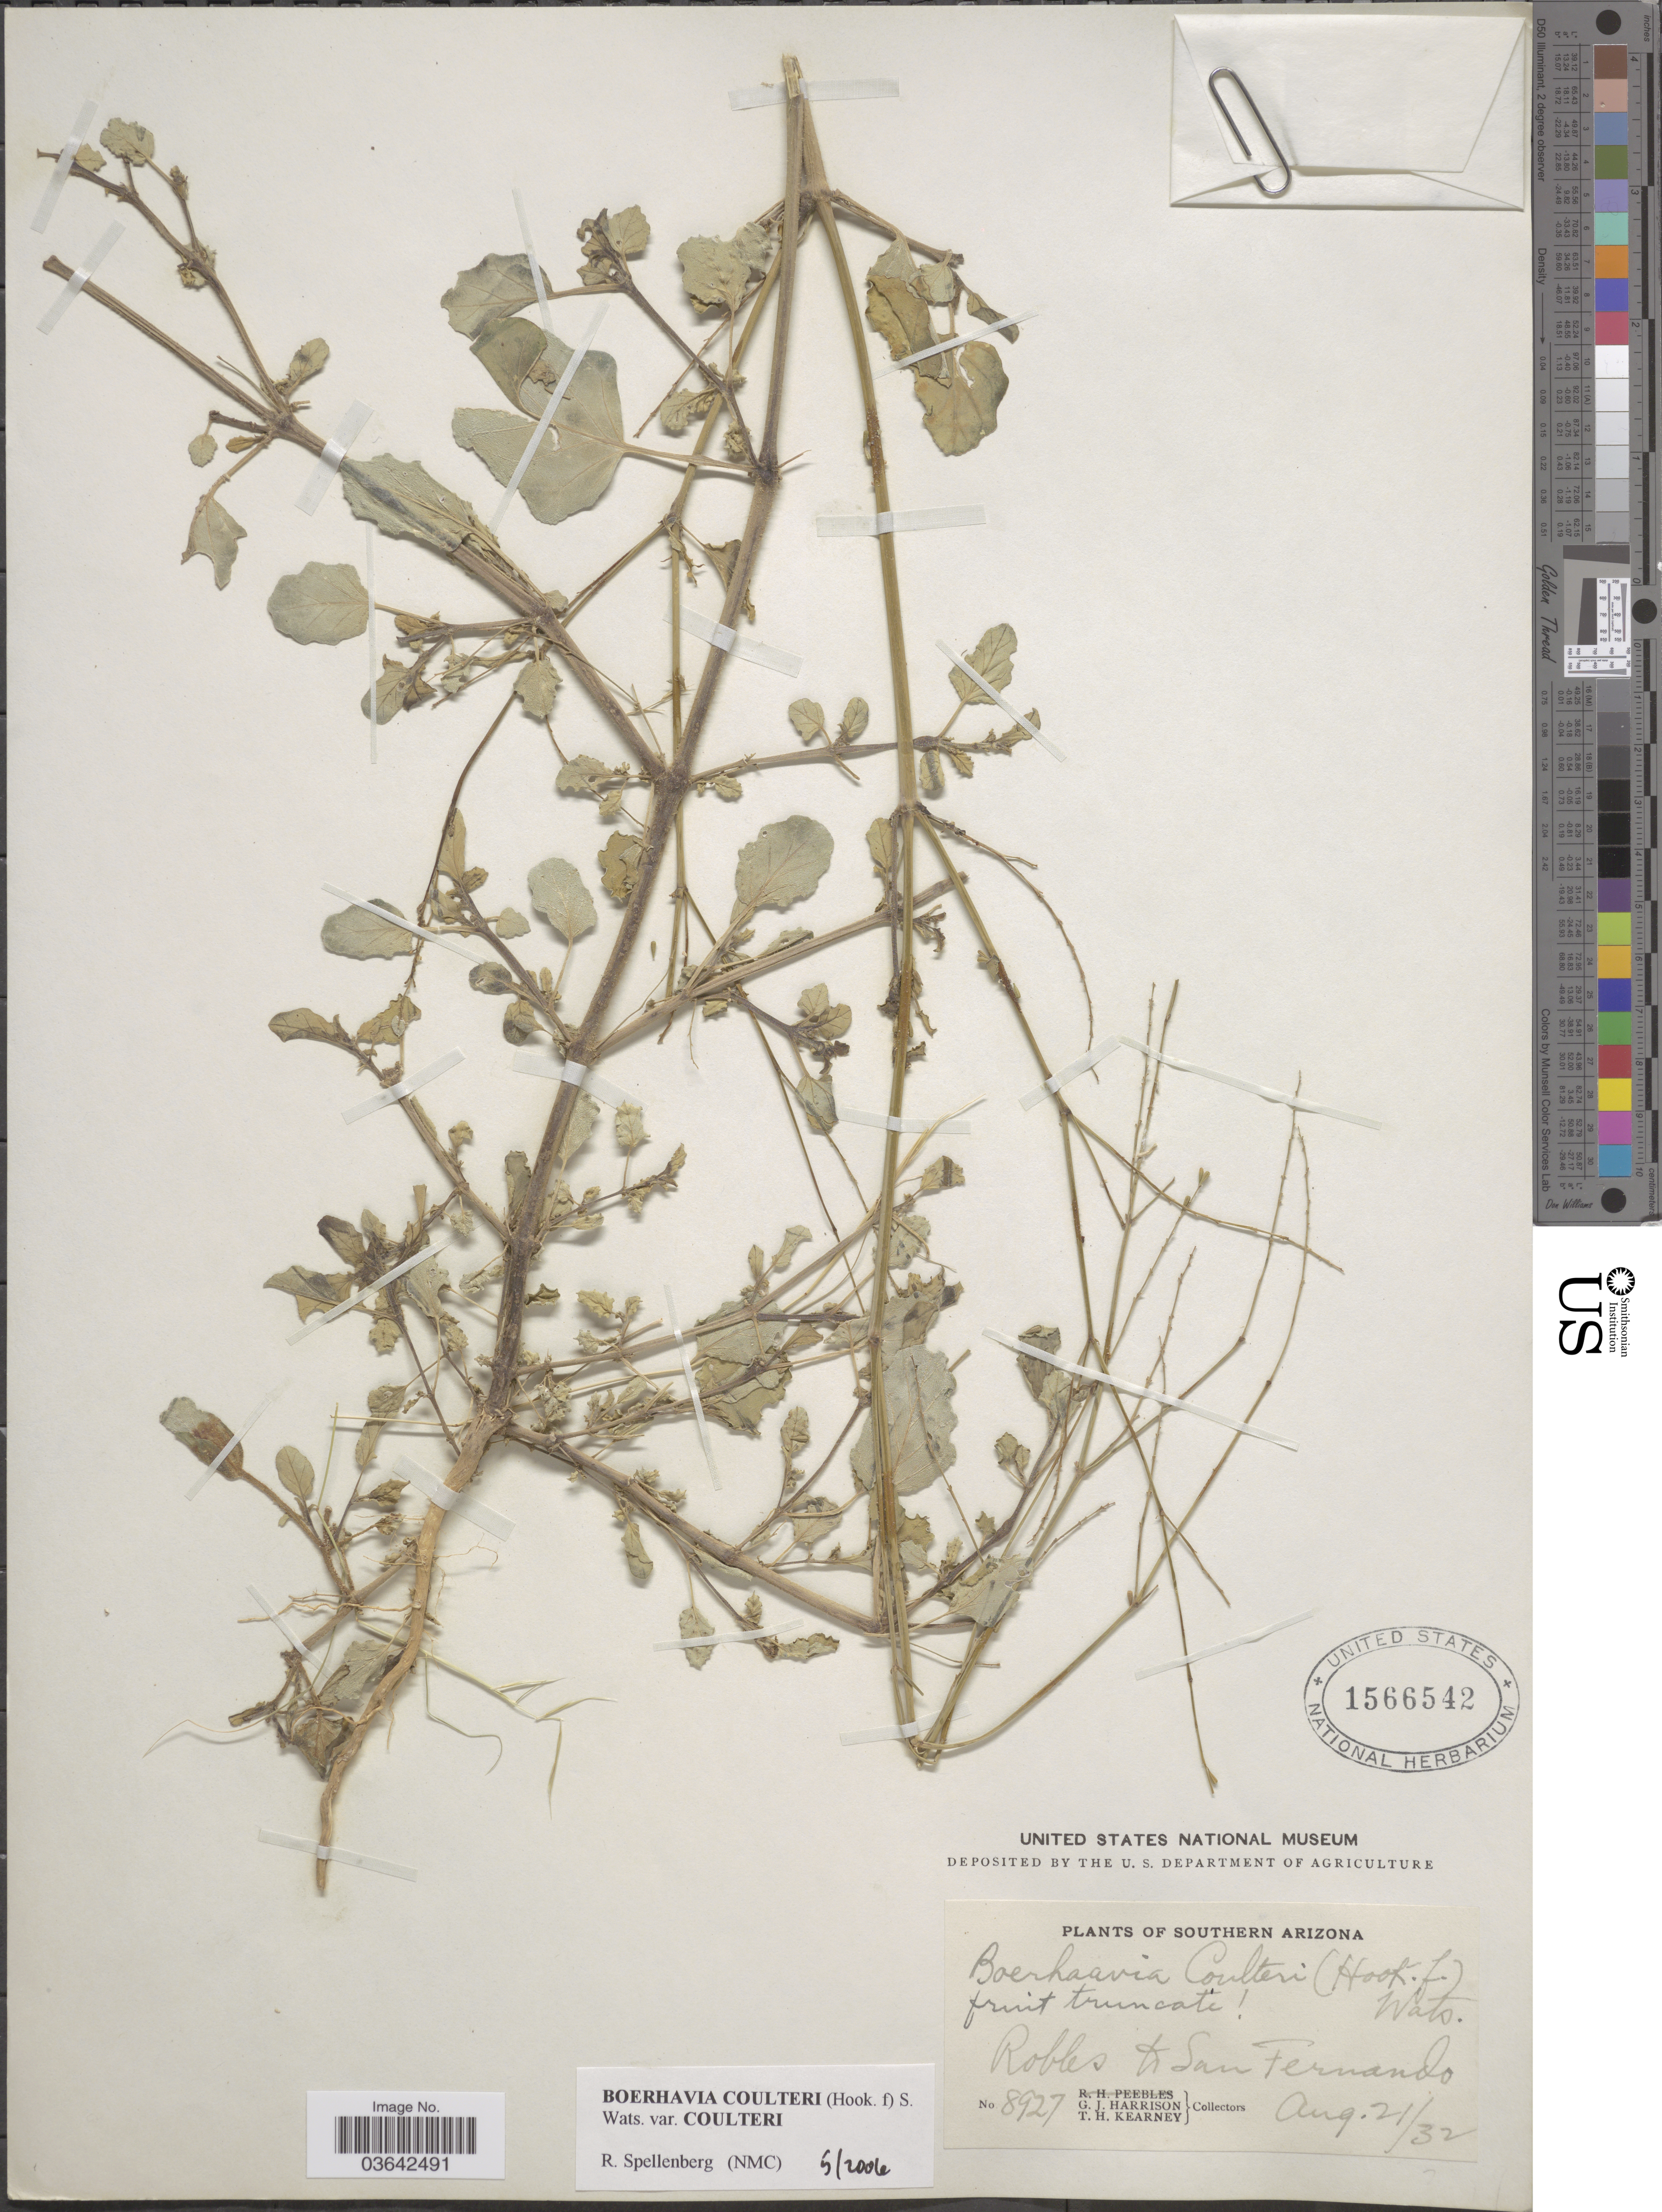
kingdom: Plantae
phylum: Tracheophyta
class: Magnoliopsida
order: Caryophyllales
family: Nyctaginaceae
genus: Boerhavia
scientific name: Boerhavia coulteri var. coulteri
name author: (Hook. f.) S. Watson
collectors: G. J. Harrison & T. H. Kearney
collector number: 8927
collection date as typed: Transcribed d/m/y: 21/8/32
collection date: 1932-08-21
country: United States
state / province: Arizona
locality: Southern Arizona. Robles to San Fernando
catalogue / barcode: US 1566542